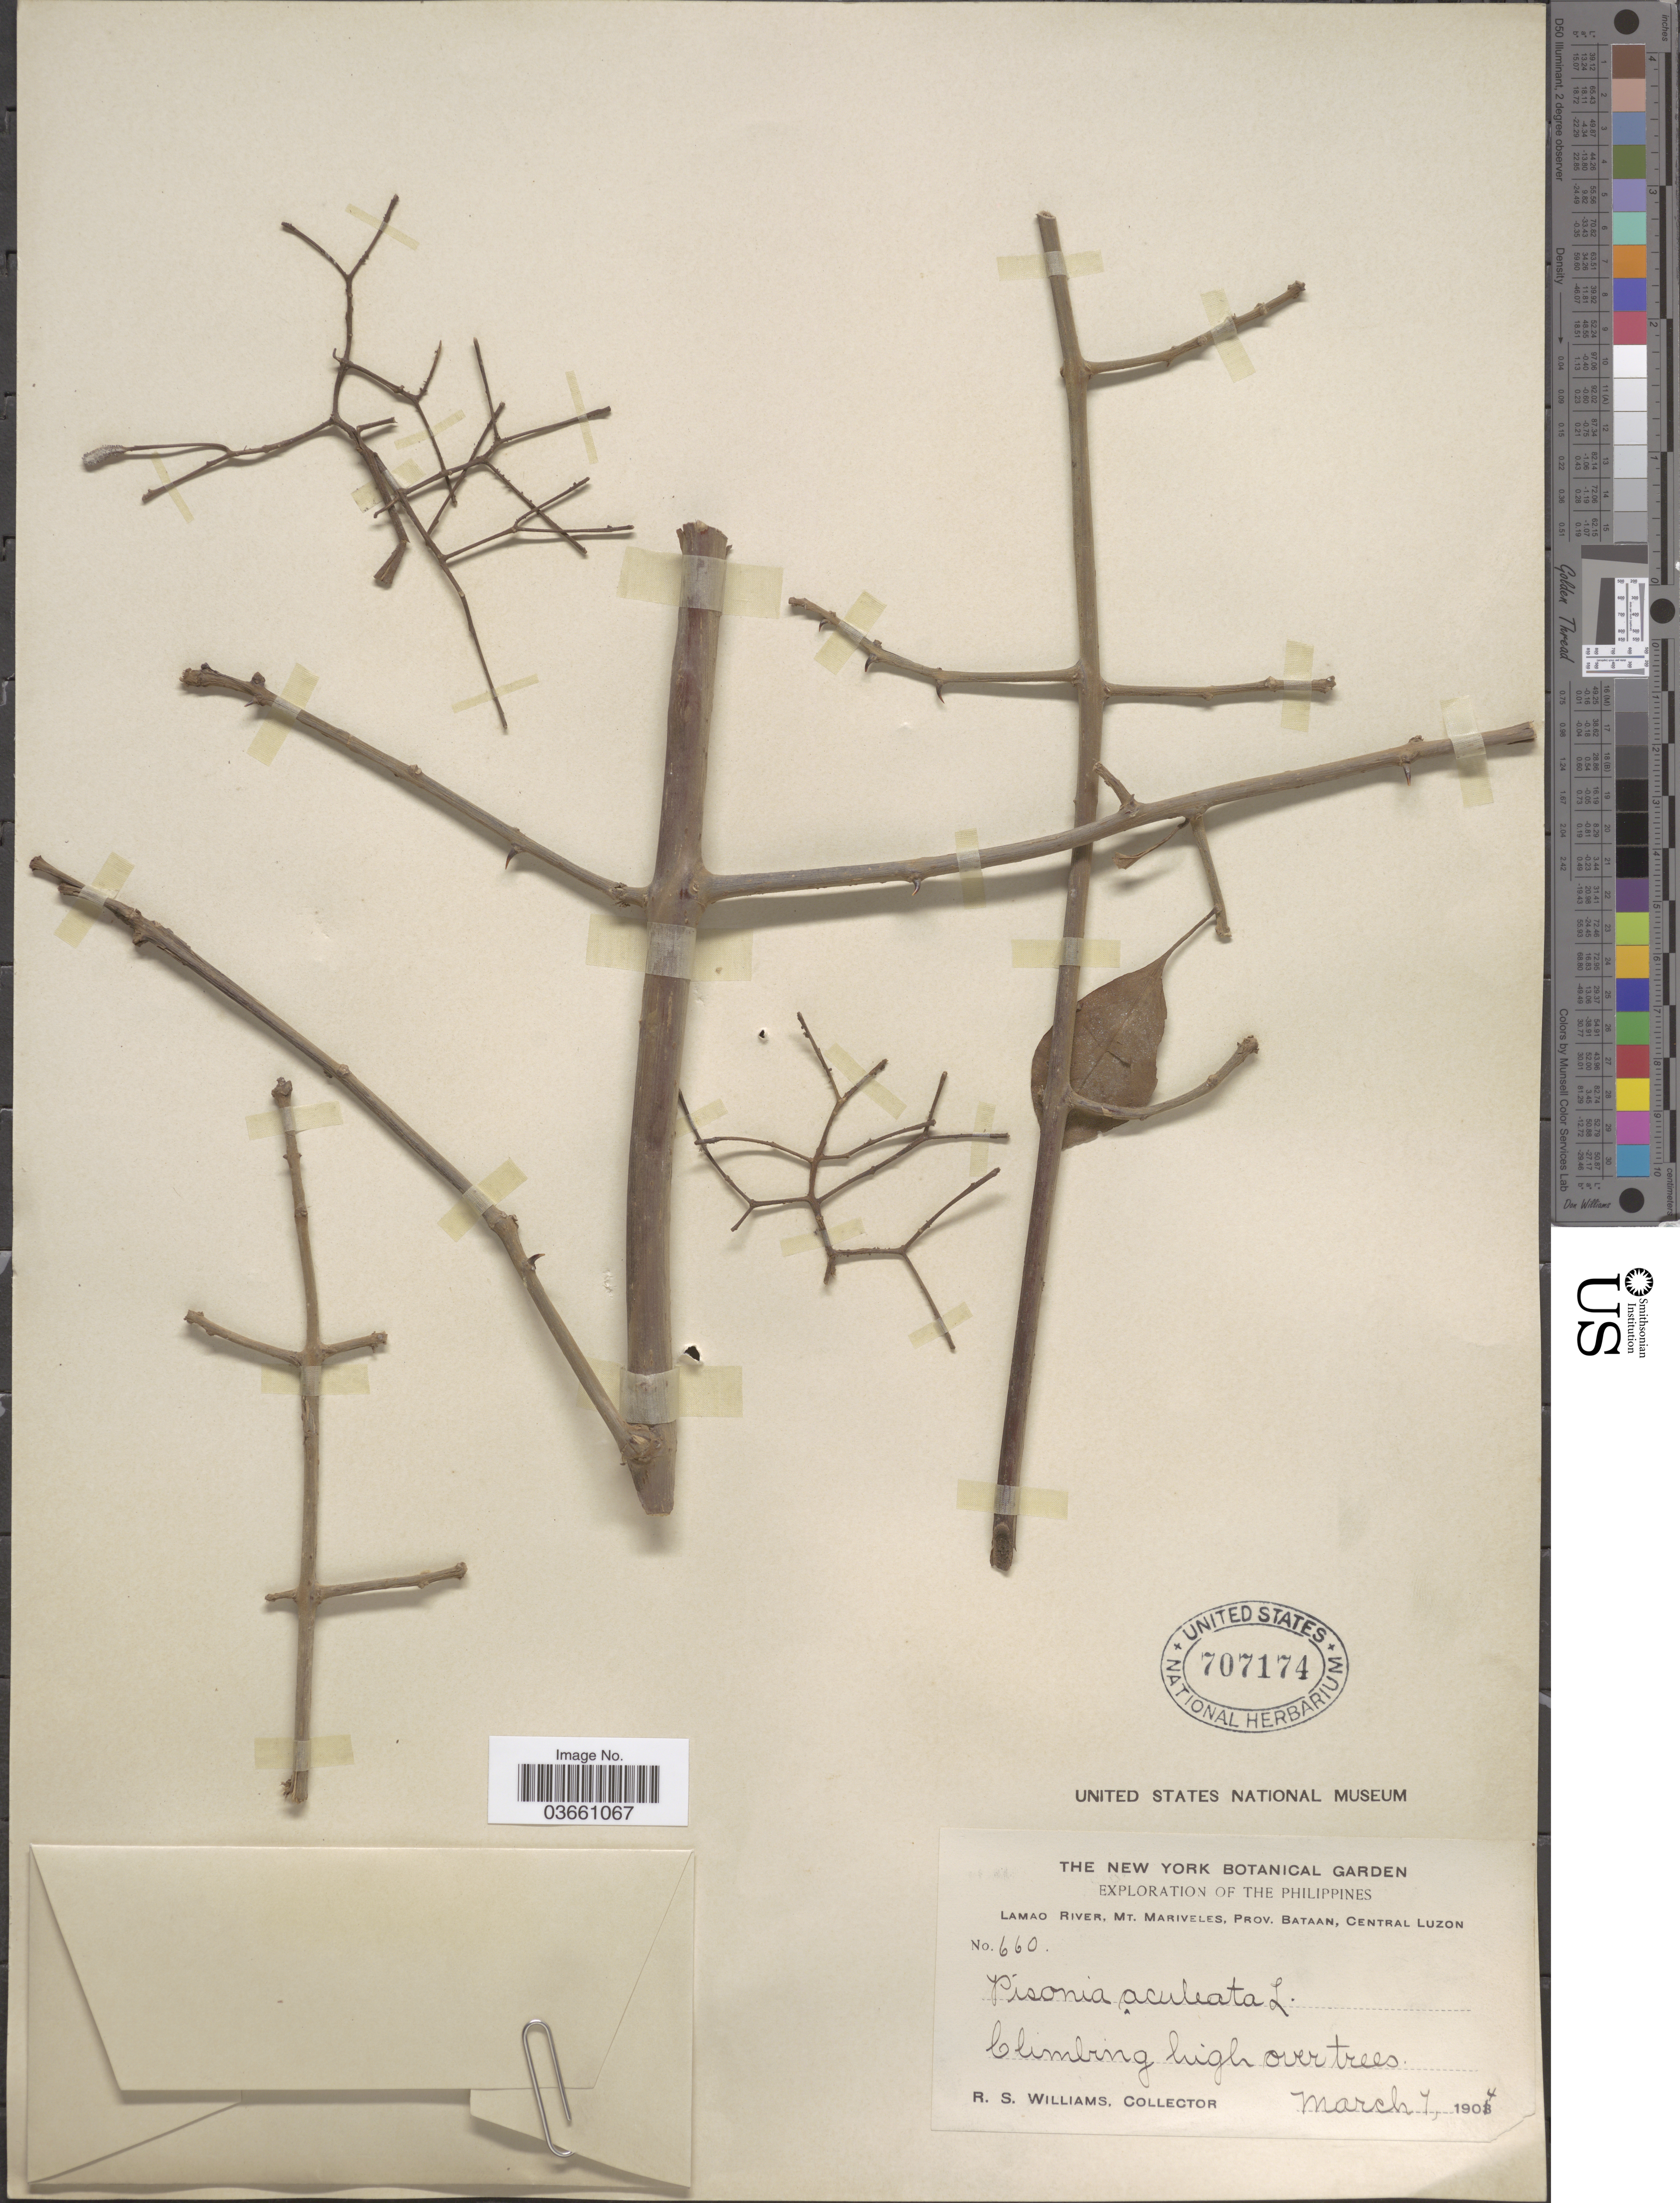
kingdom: Plantae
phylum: Tracheophyta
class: Magnoliopsida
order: Caryophyllales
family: Nyctaginaceae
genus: Pisonia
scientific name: Pisonia aculeata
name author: L.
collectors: R. S. Williams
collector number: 660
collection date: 1904-03-07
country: Philippines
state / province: Central Luzon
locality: Lamao River, Mt. Mariveles, Prov. Bataan.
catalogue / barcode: US 707174